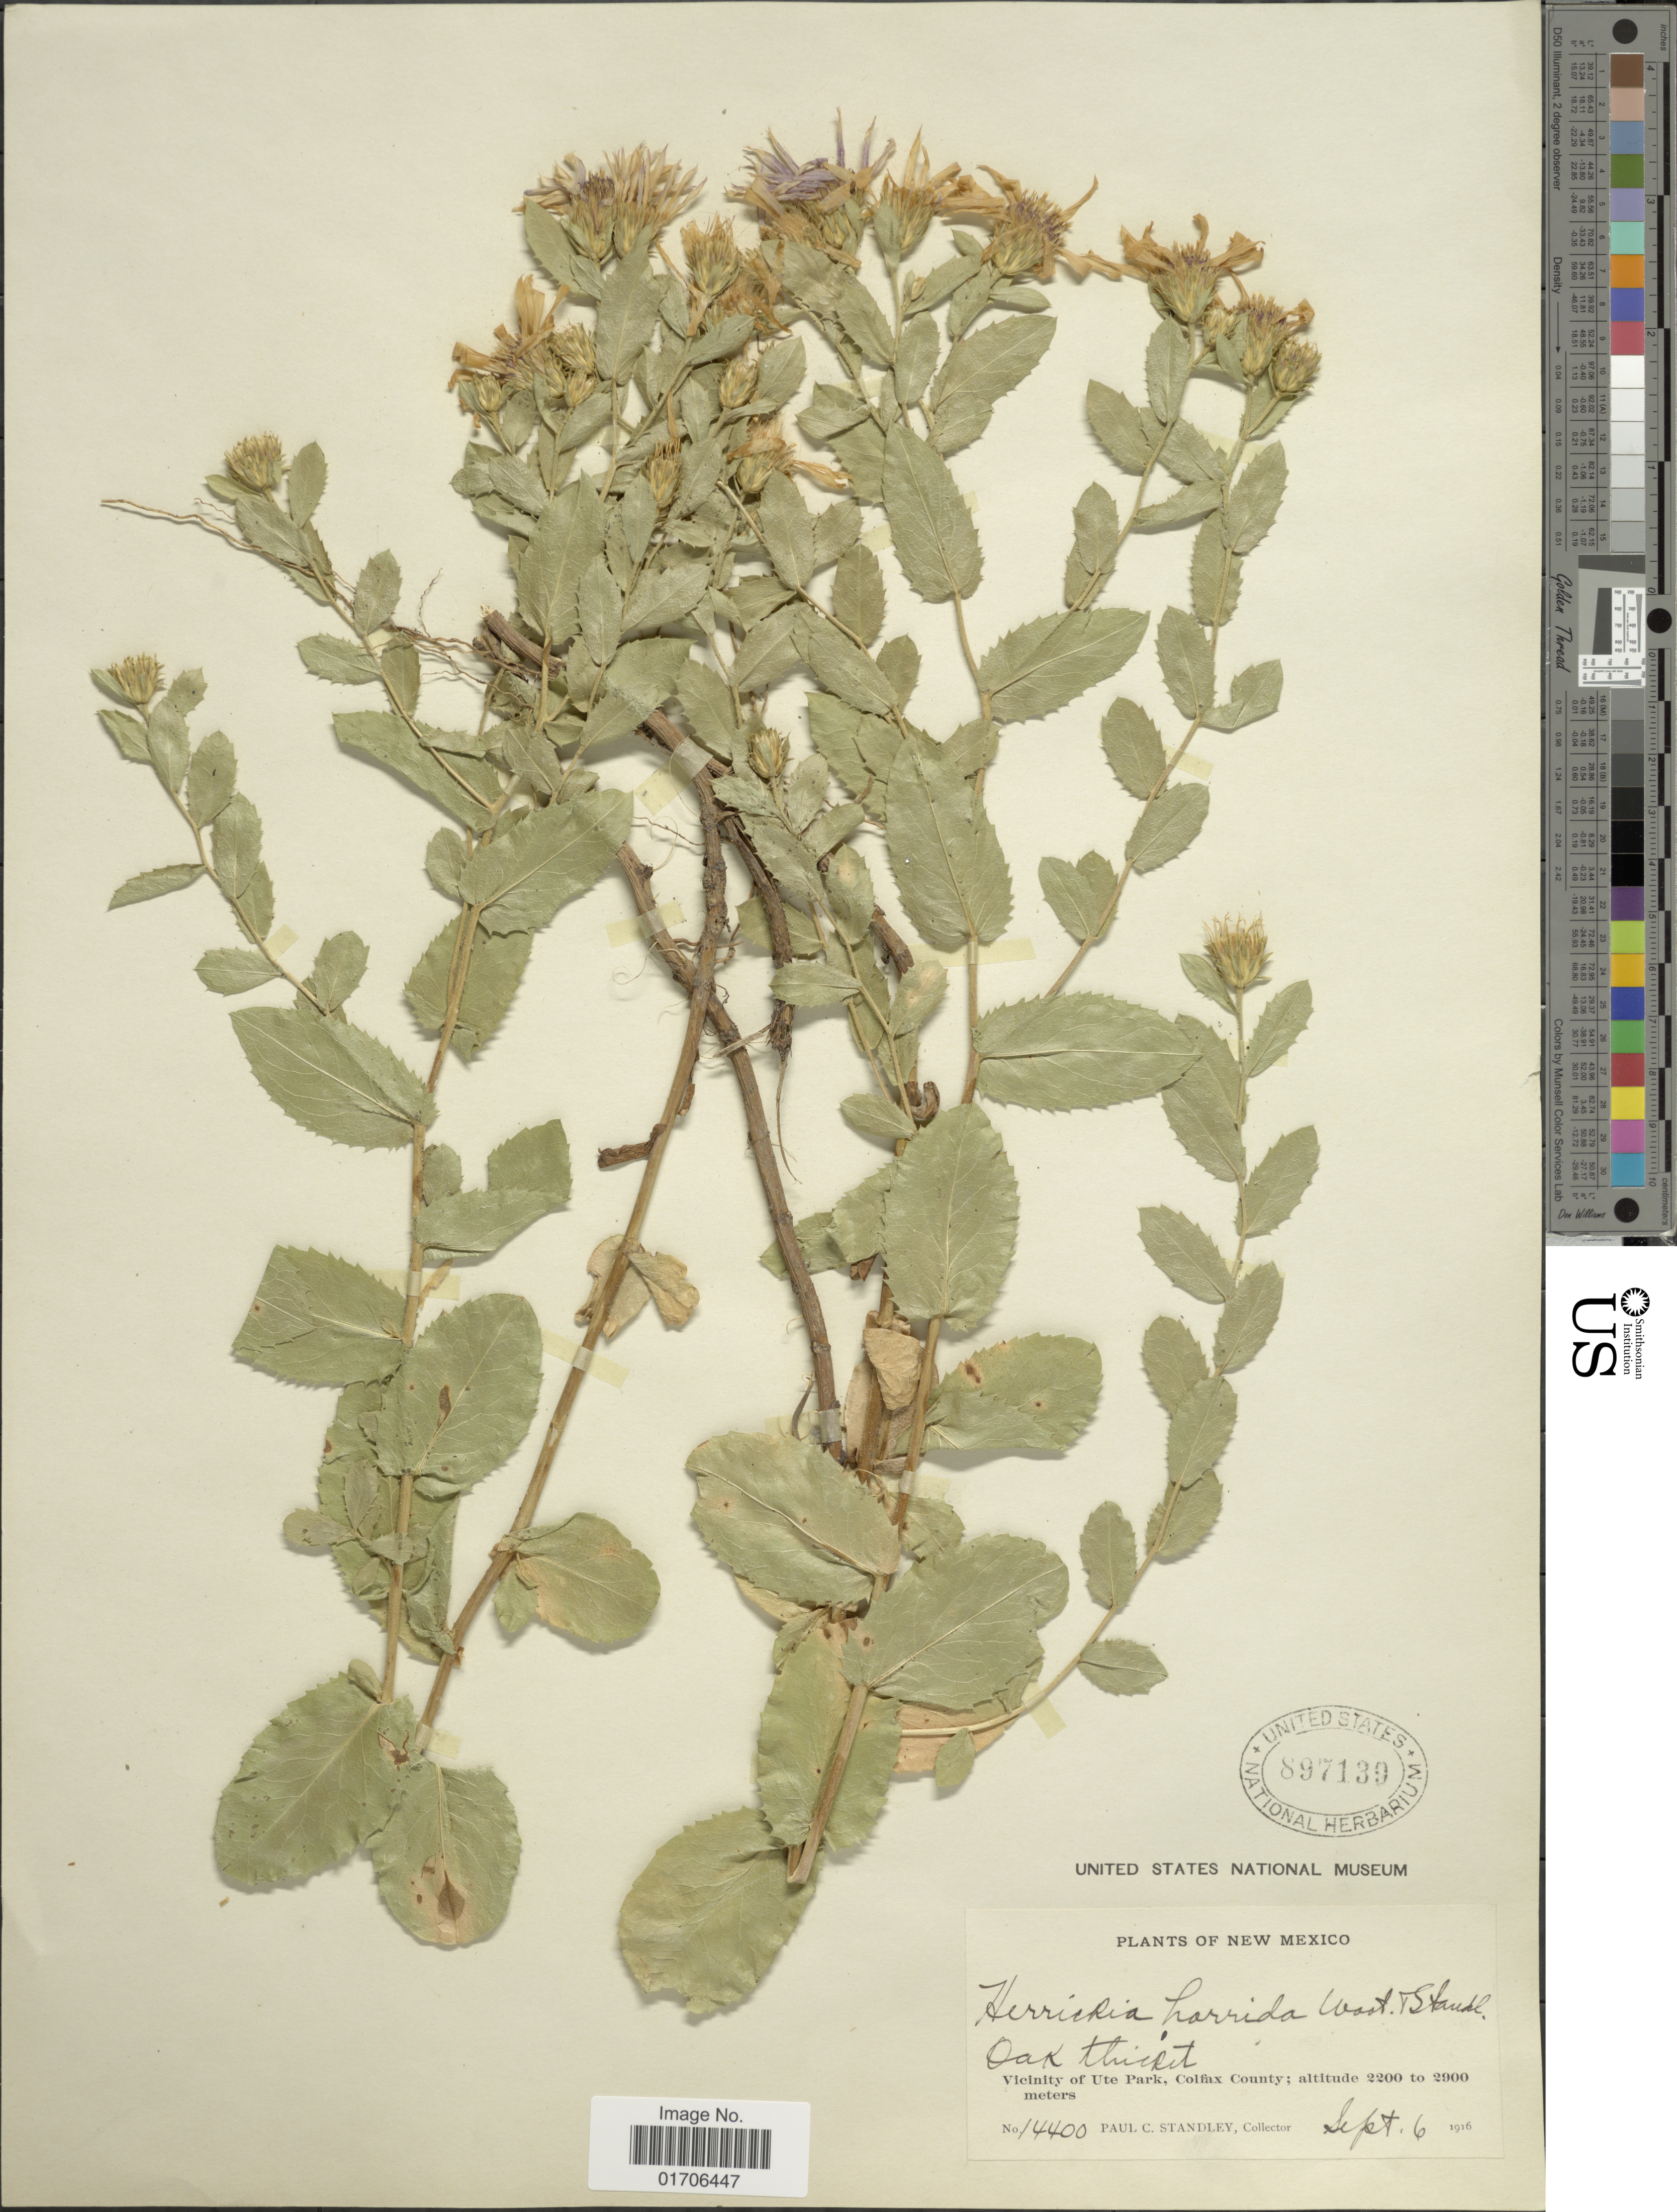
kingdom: Plantae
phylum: Tracheophyta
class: Magnoliopsida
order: Asterales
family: Asteraceae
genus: Eurybia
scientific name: Eurybia horrida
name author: (Wooton & Standl.) G.L. Nesom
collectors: P. C. Standley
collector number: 14400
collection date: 1916-09-06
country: United States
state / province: New Mexico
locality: Oak thicket. Vicinity of Ute Park, Colfax County.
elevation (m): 2200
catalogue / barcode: US 897139